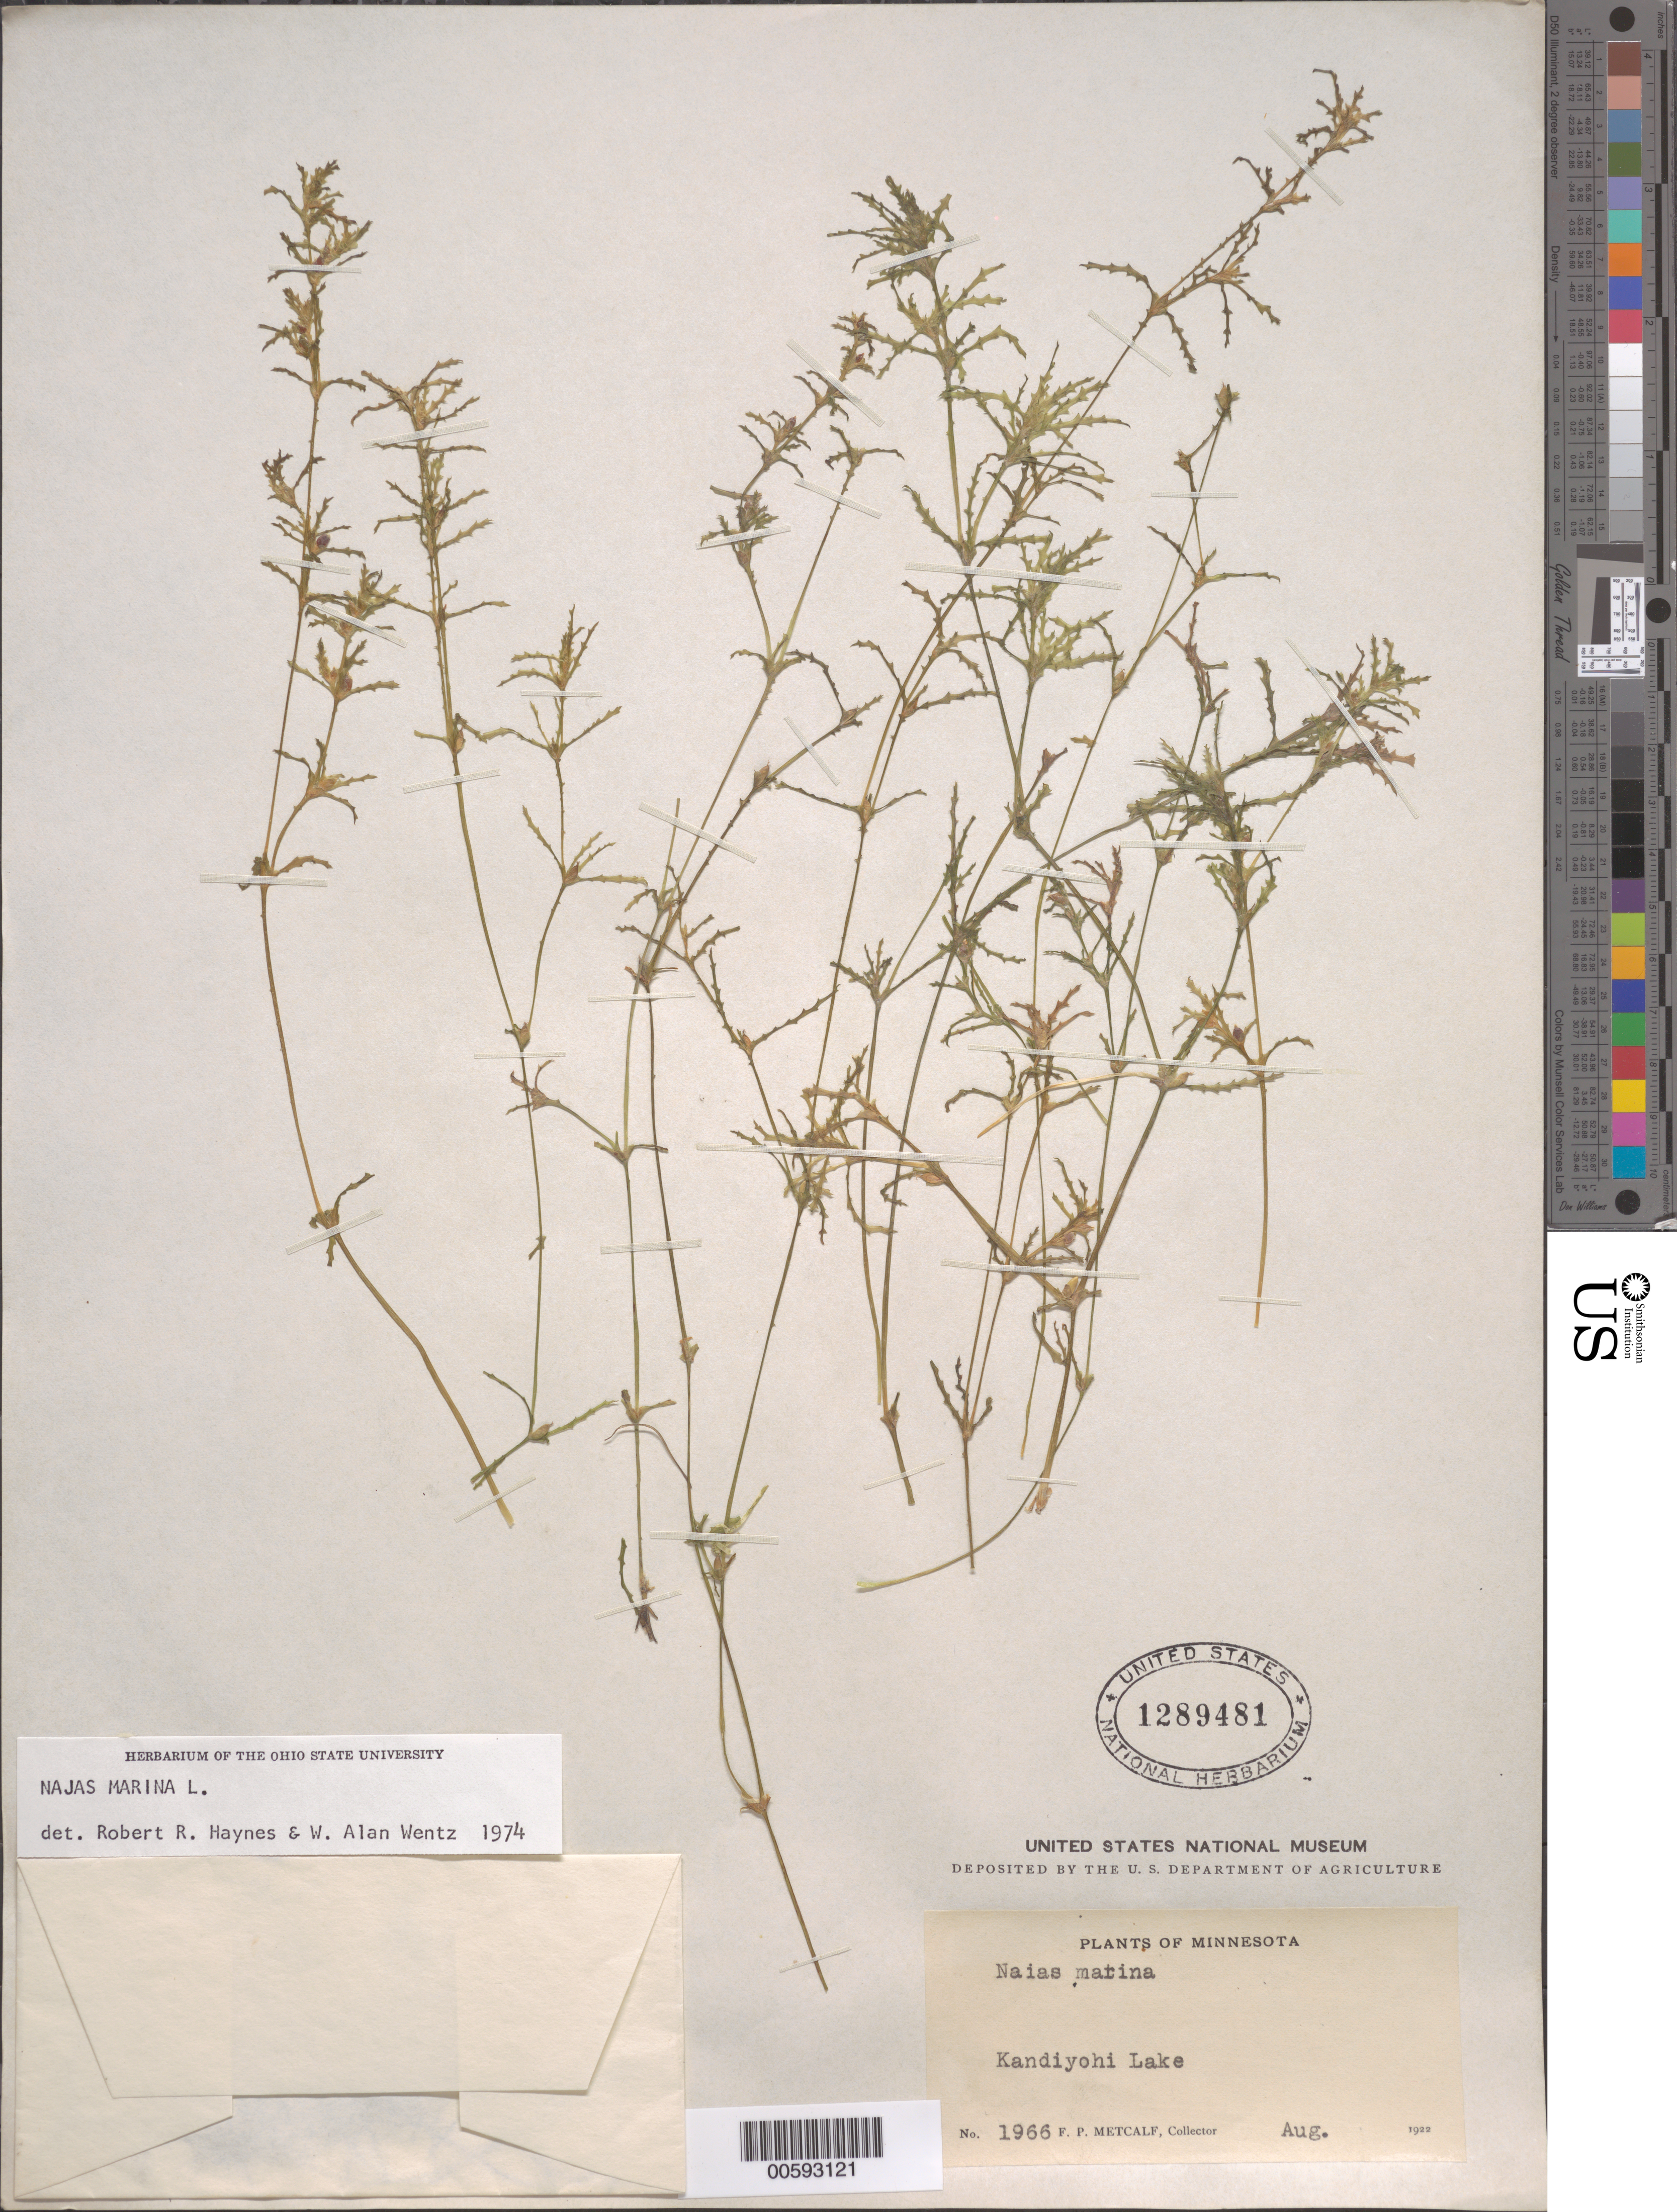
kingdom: Plantae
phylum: Tracheophyta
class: Liliopsida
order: Alismatales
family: Hydrocharitaceae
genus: Najas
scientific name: Najas marina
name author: L.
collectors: F. P. Metcalf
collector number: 1966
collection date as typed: Aug 1922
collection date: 1922-08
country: United States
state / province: Minnesota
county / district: Kandiyohi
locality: Kandiyohi Lake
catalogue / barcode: US 1289481